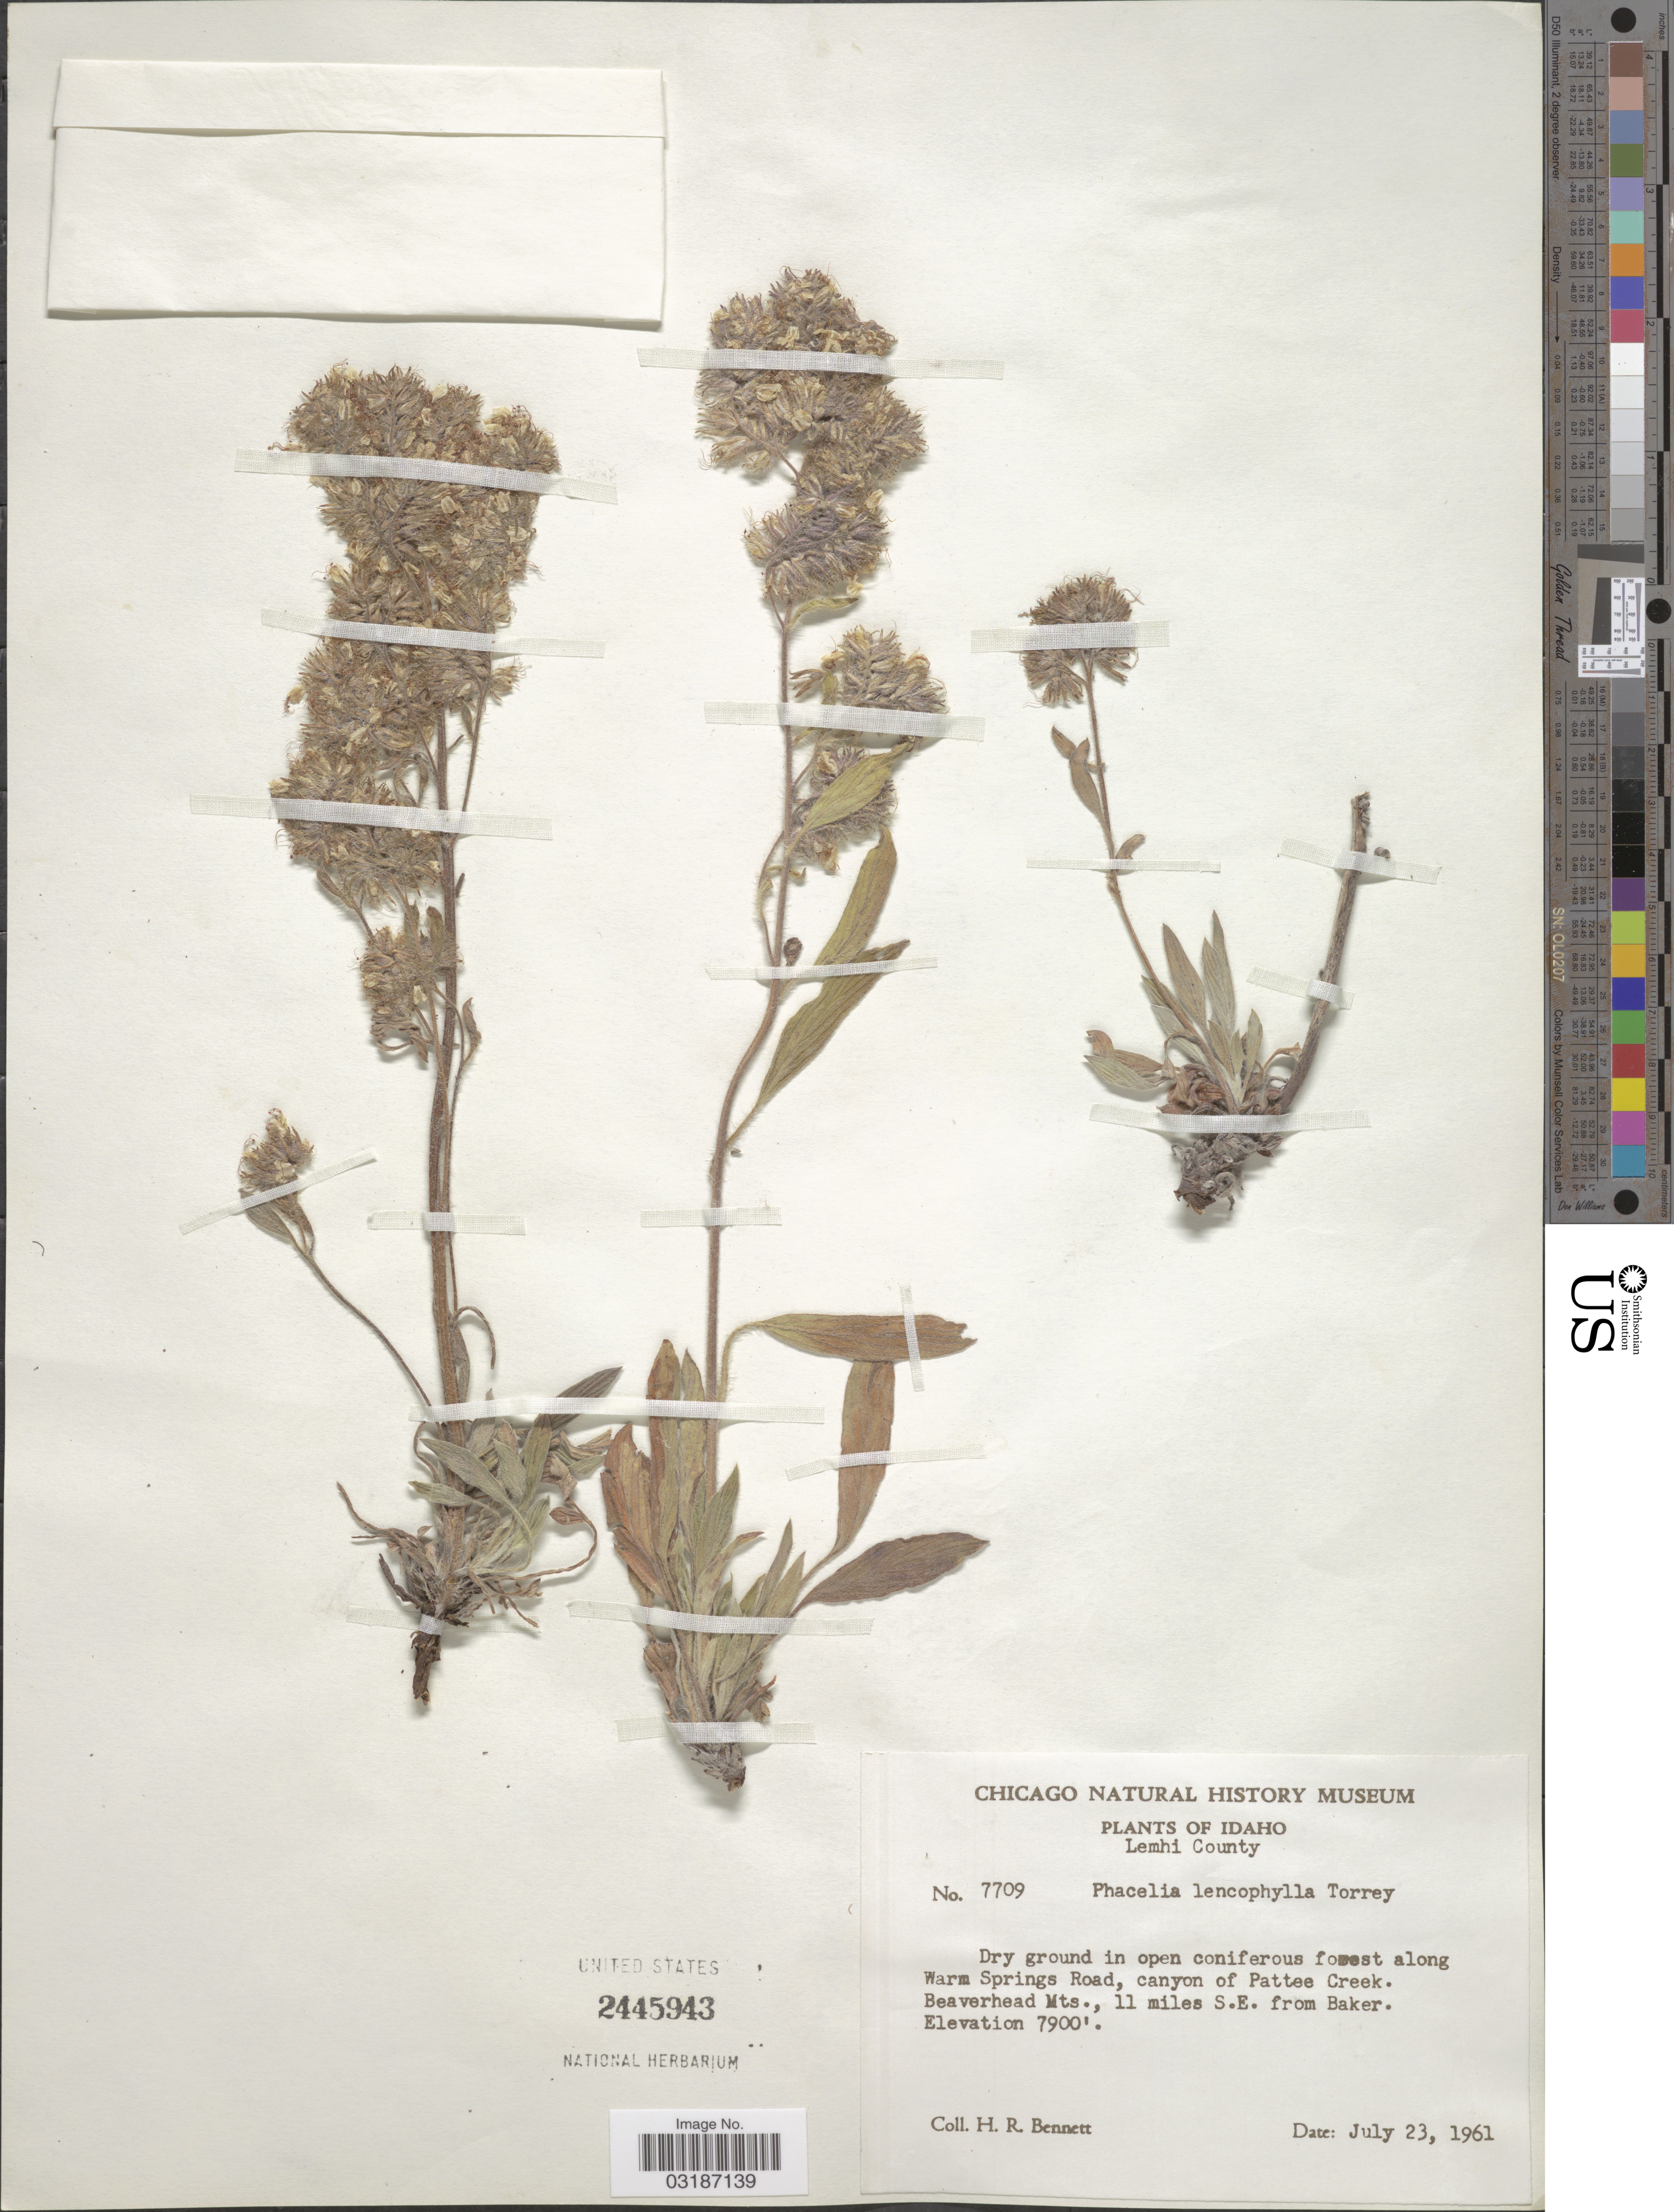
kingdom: Plantae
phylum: Tracheophyta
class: Magnoliopsida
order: Boraginales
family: Hydrophyllaceae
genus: Phacelia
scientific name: Phacelia leucophylla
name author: Torr.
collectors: H. R. Bennett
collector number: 7709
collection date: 1961-07-23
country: United States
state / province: Idaho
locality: Lemhi County. Forest along Warm Springs, canyon of Pattee Creek. Beaverhead Mts., 11 miles S.E. from Baker.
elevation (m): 2408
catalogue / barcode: US 2445943